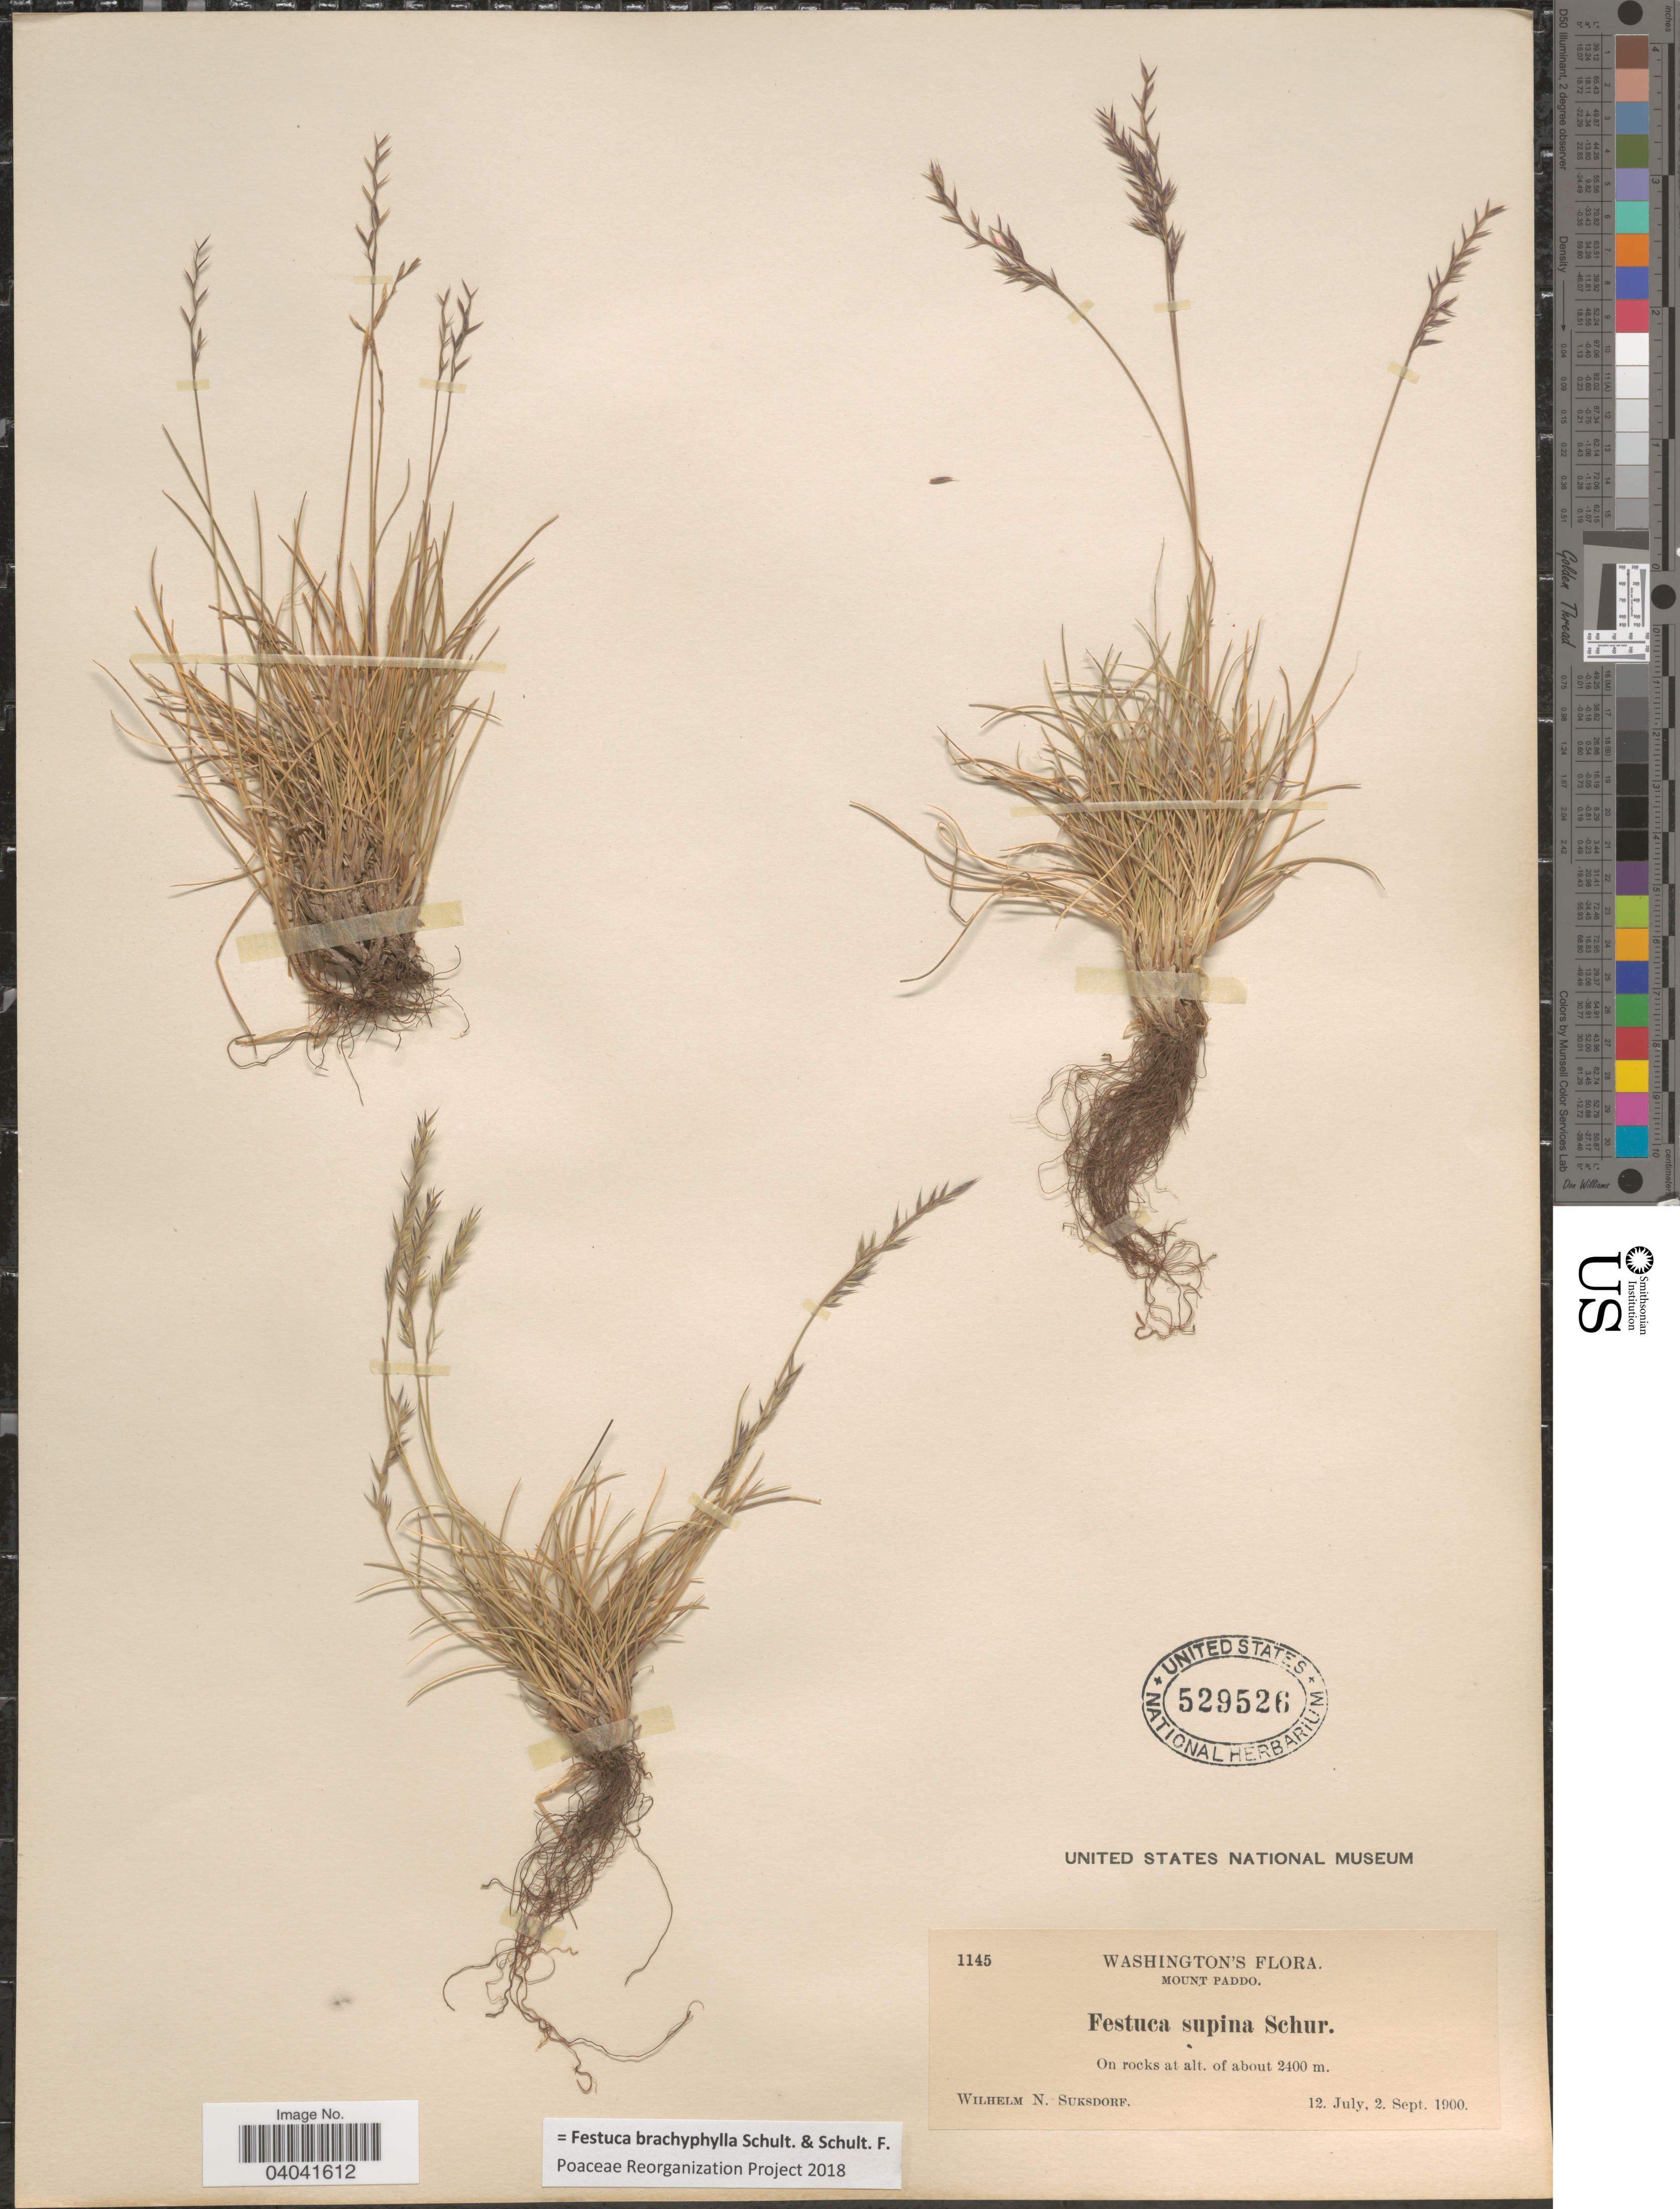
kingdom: Plantae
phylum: Tracheophyta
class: Liliopsida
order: Poales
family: Poaceae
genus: Festuca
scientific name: Festuca brachyphylla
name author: Schult. & Schult. f.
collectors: W. N. Suksdorf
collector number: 1145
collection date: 1900-07-12/1900-09-02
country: United States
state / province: Washington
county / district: Skamania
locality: Mount Paddo.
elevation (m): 2400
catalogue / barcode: US 529526